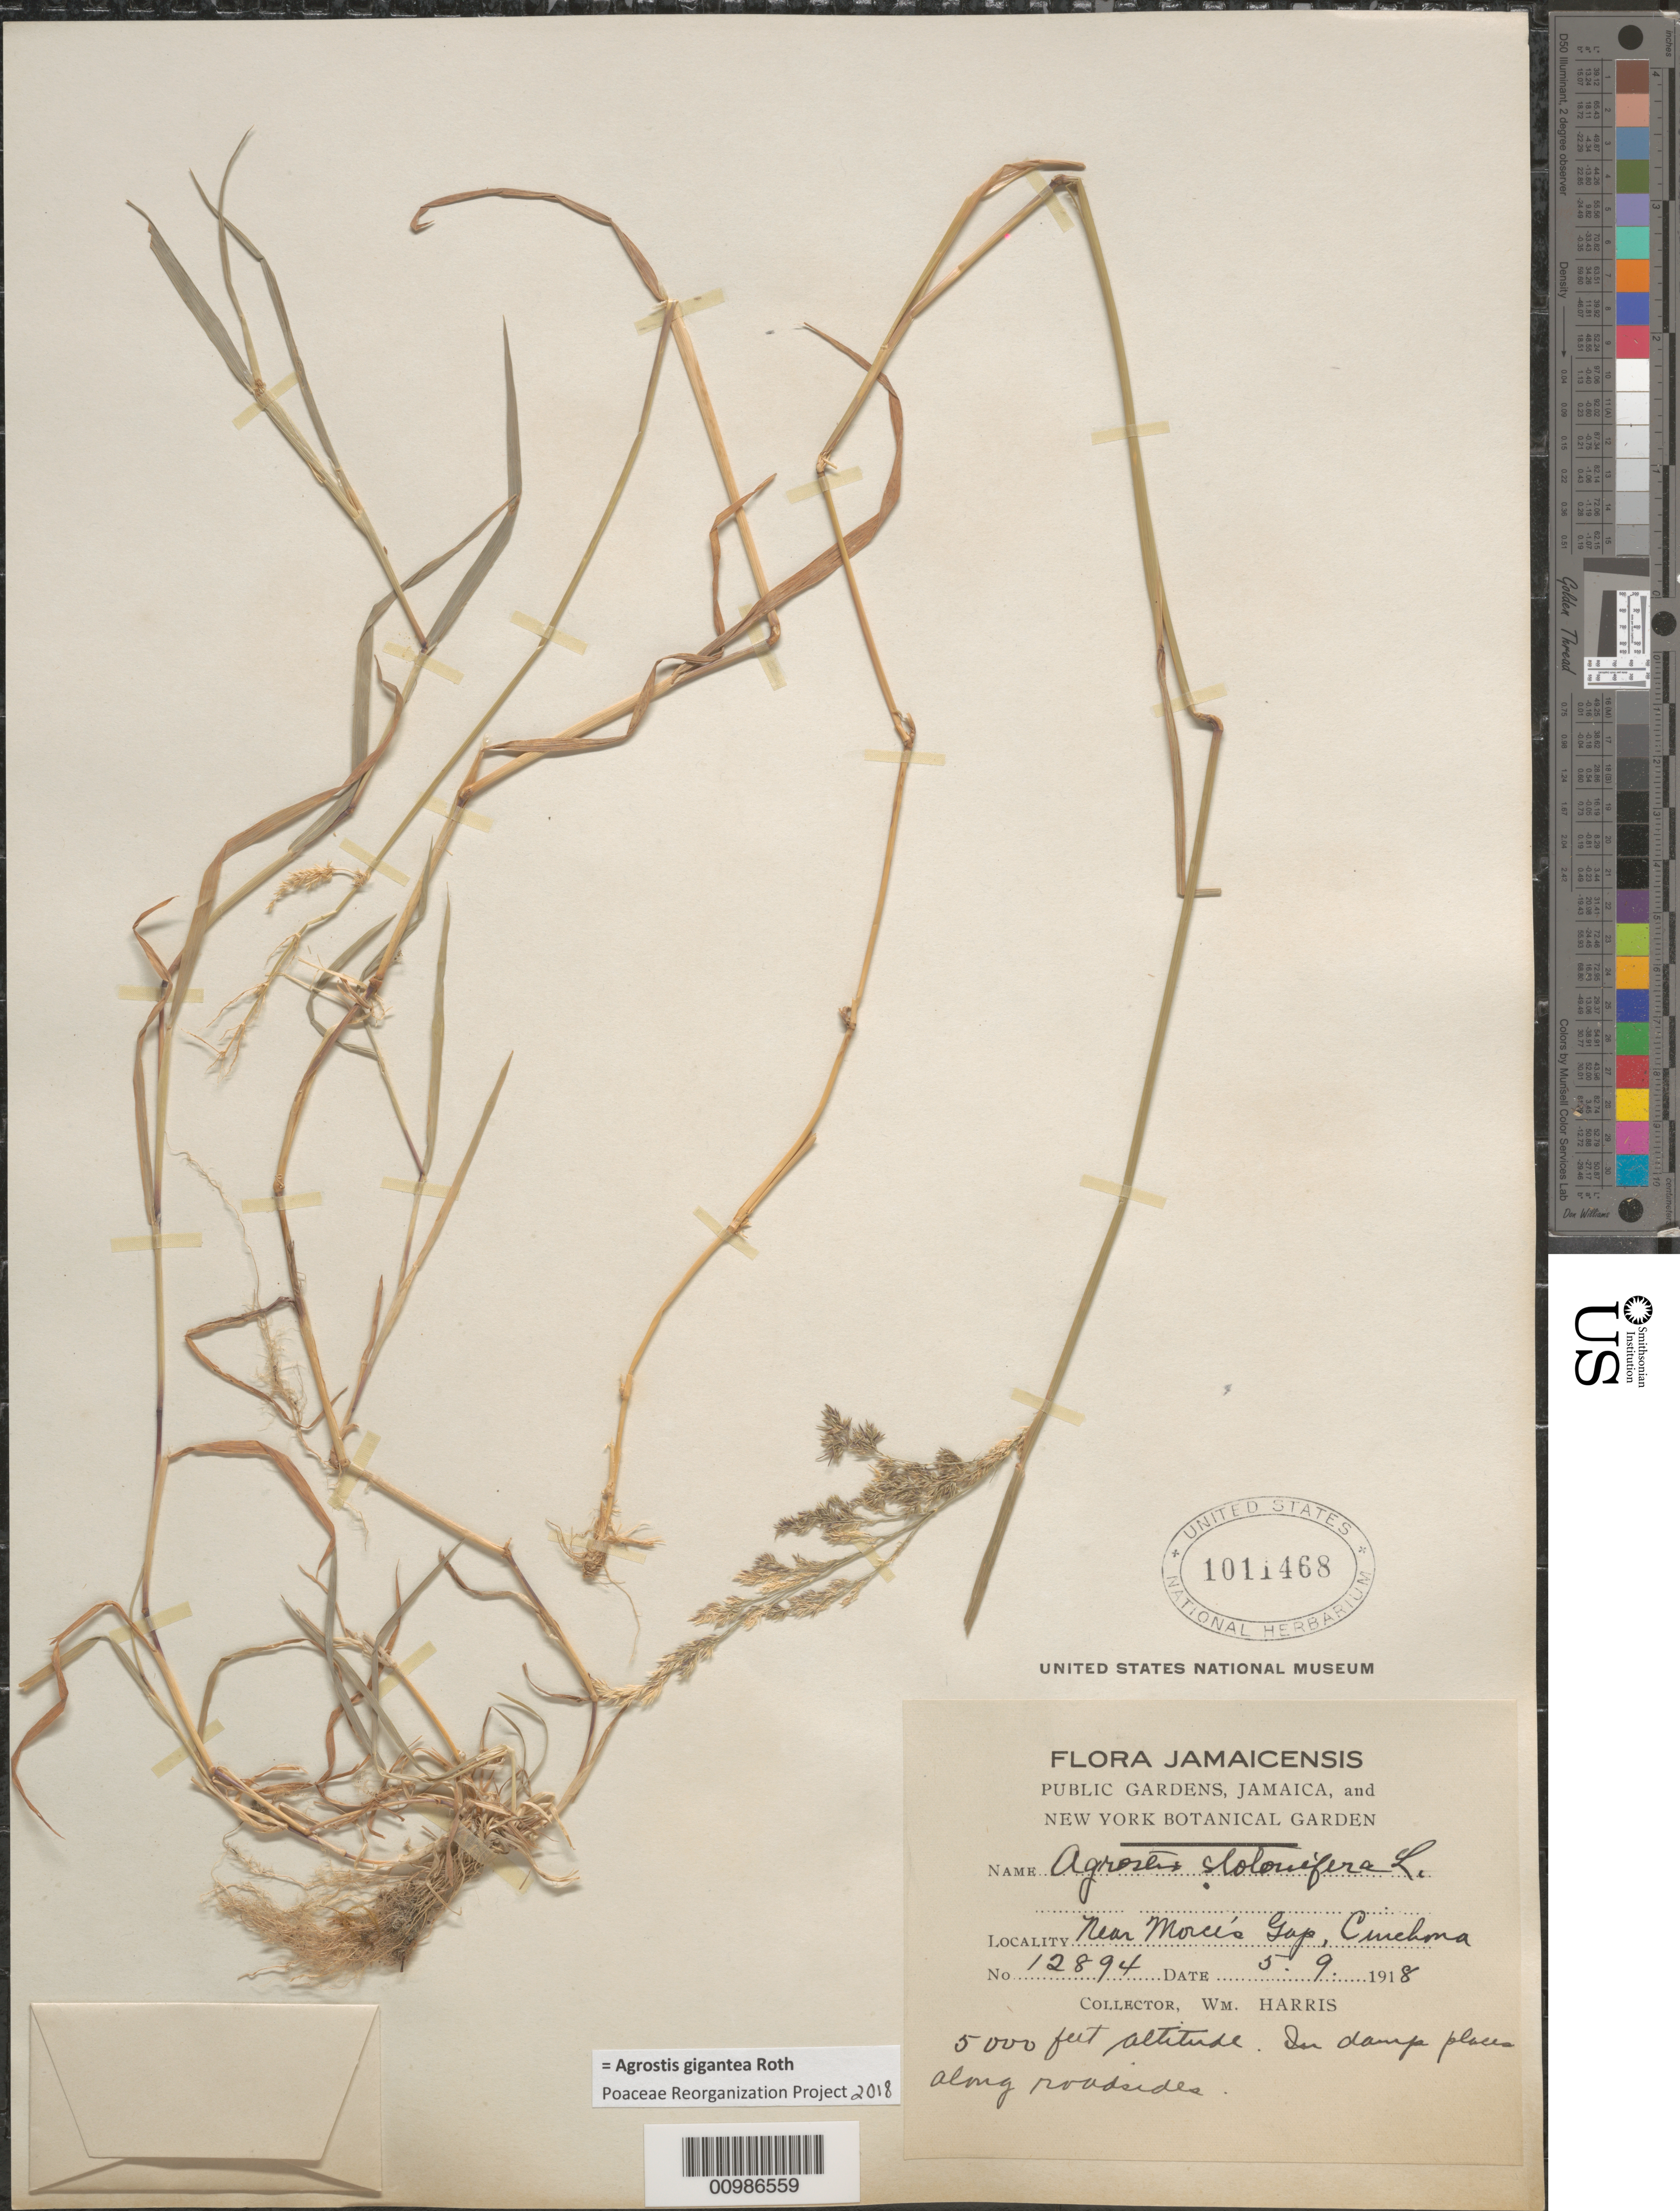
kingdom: Plantae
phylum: Tracheophyta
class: Liliopsida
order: Poales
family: Poaceae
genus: Agrostis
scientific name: Agrostis gigantea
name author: Roth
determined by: Poaceae Reorganization Project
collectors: W. H. Harris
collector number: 12894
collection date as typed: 05 Sep 1918 or 09 May 1918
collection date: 1918-05-09 or 1918-09-05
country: Jamaica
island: Jamaica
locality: Blue Mountains; Morce's Gap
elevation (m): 1524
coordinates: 0 N, 0 E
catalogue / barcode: US 1011468